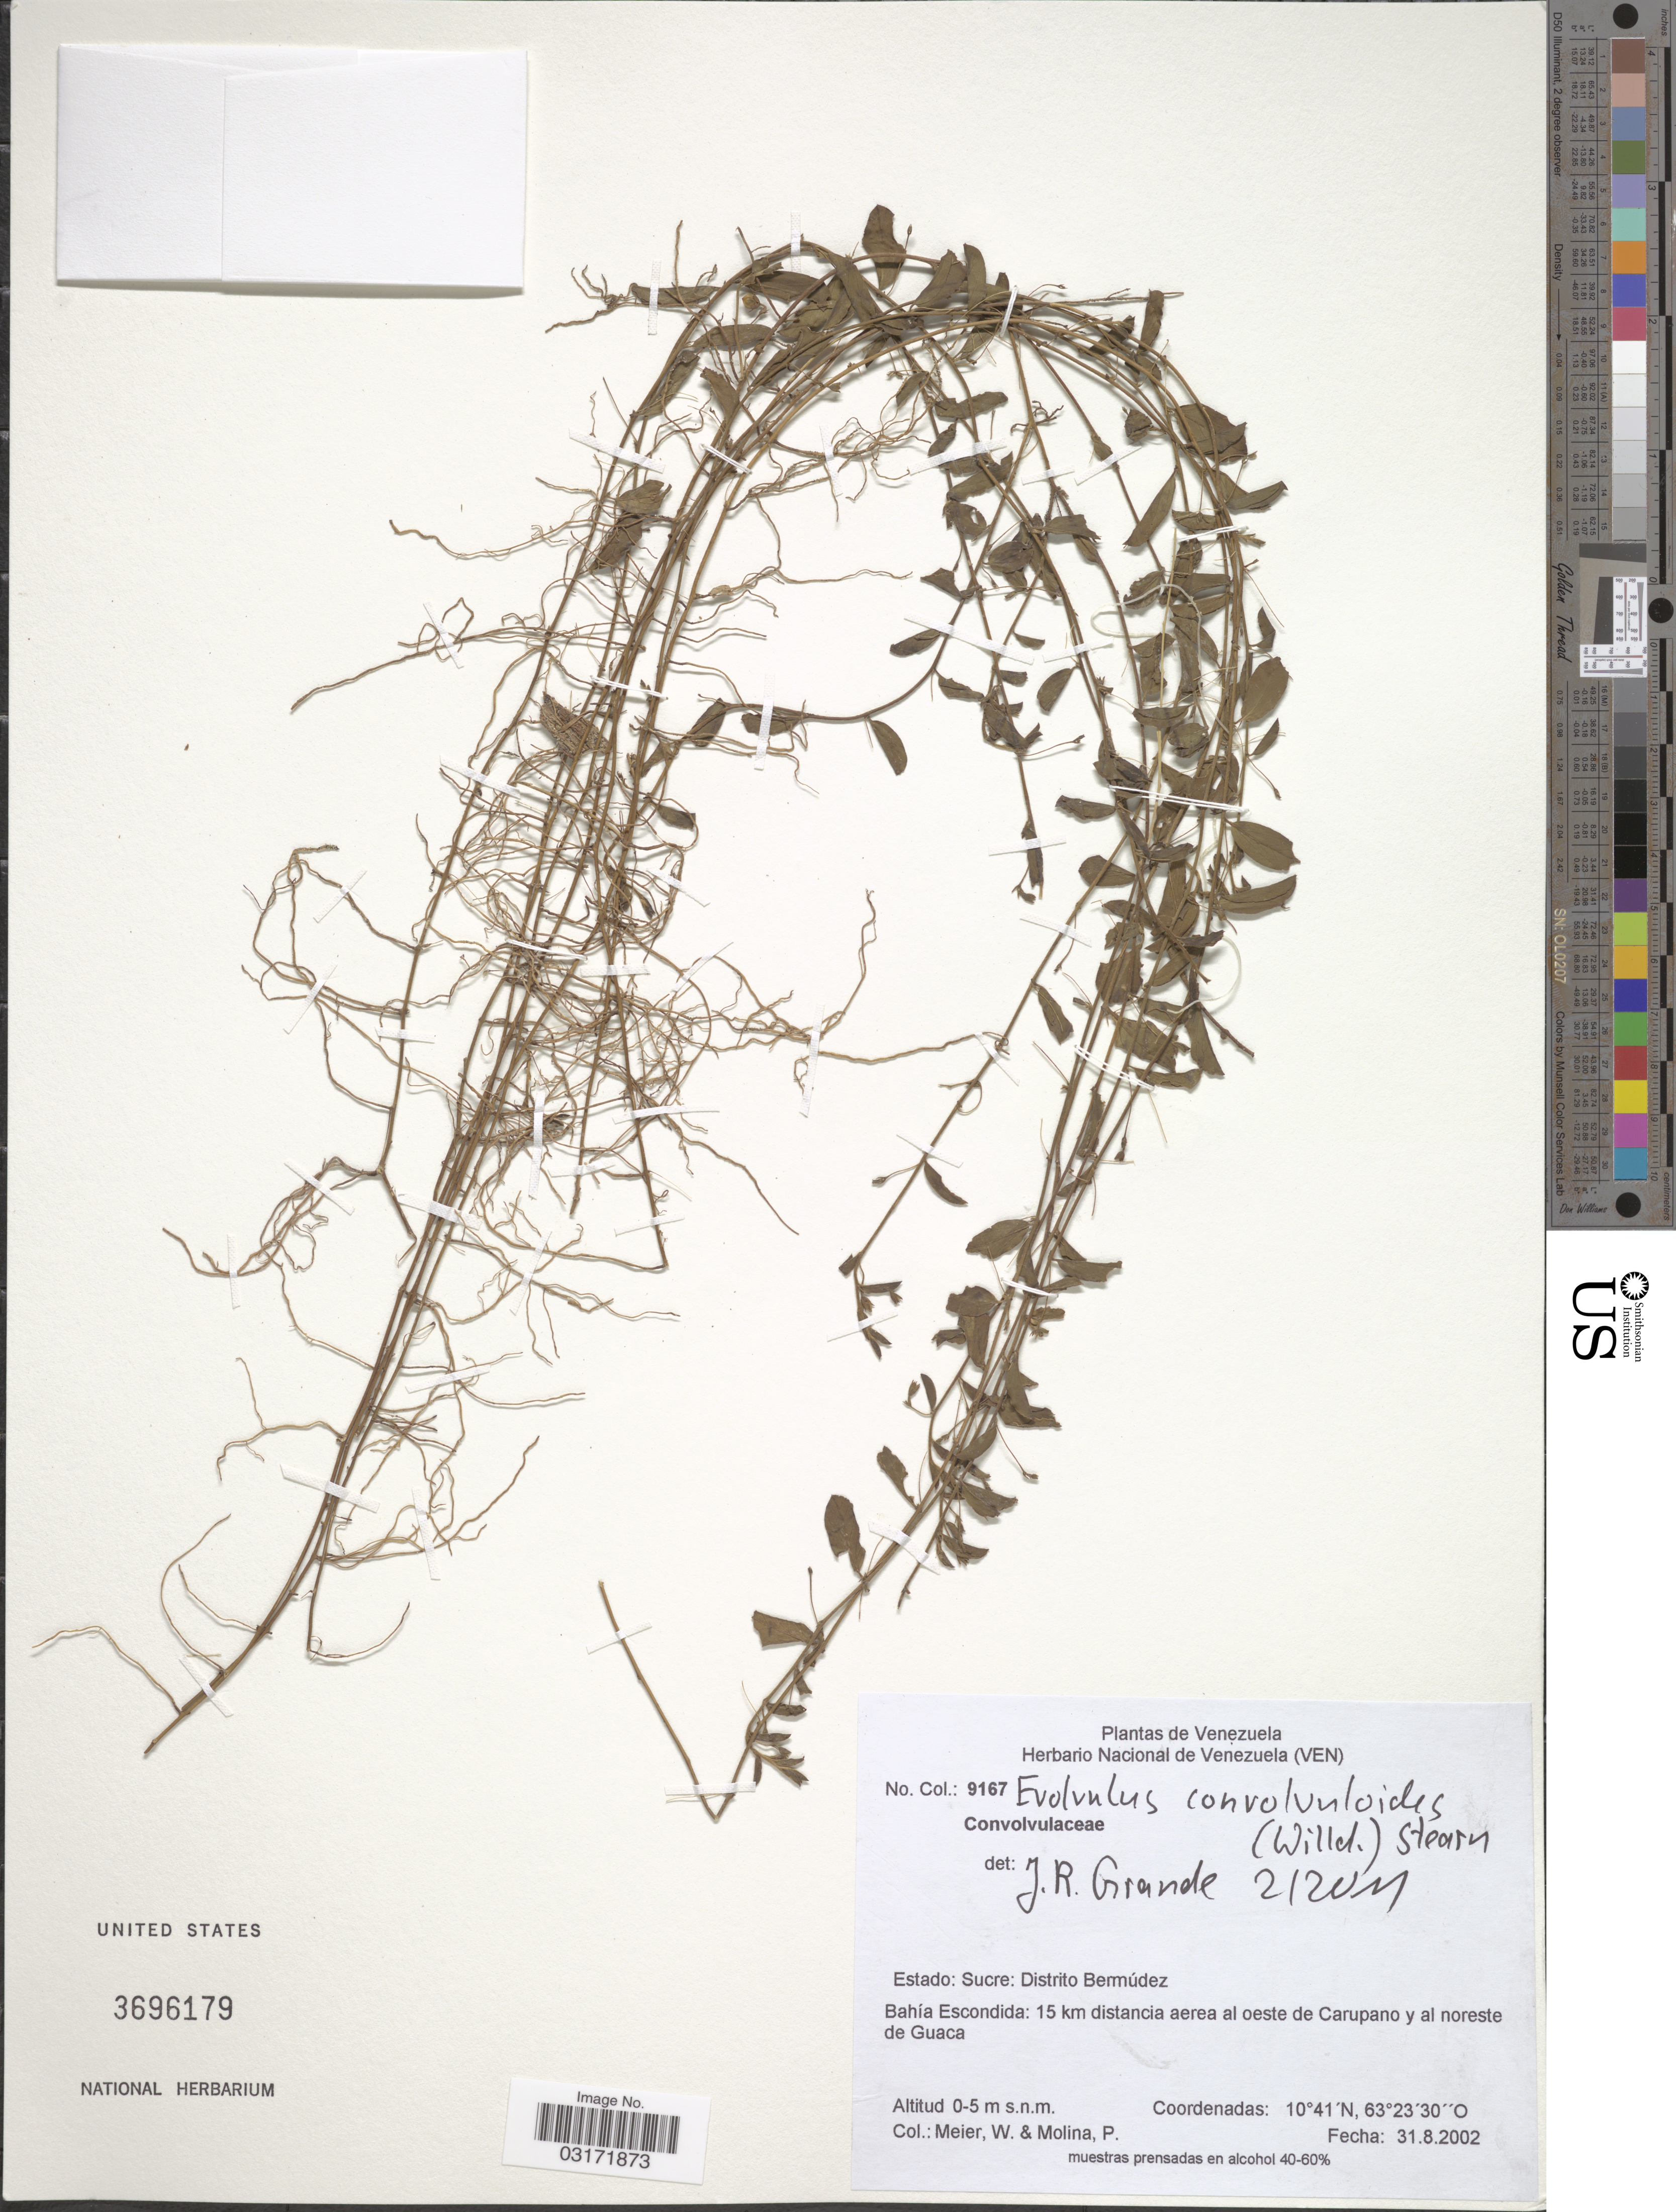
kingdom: Plantae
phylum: Tracheophyta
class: Magnoliopsida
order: Solanales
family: Convolvulaceae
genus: Evolvulus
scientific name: Evolvulus convolvuloides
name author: (Willd. ex Schult.) Stearn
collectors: W. Meier & P. Molina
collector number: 9167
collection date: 2002-08-31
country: Venezuela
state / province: Sucre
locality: Distrito Bermúdez, Bahía Escondida: 15 km distancia aerea al oeste de Carupano y al noreste de Guaca.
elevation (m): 0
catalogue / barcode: US 3696179